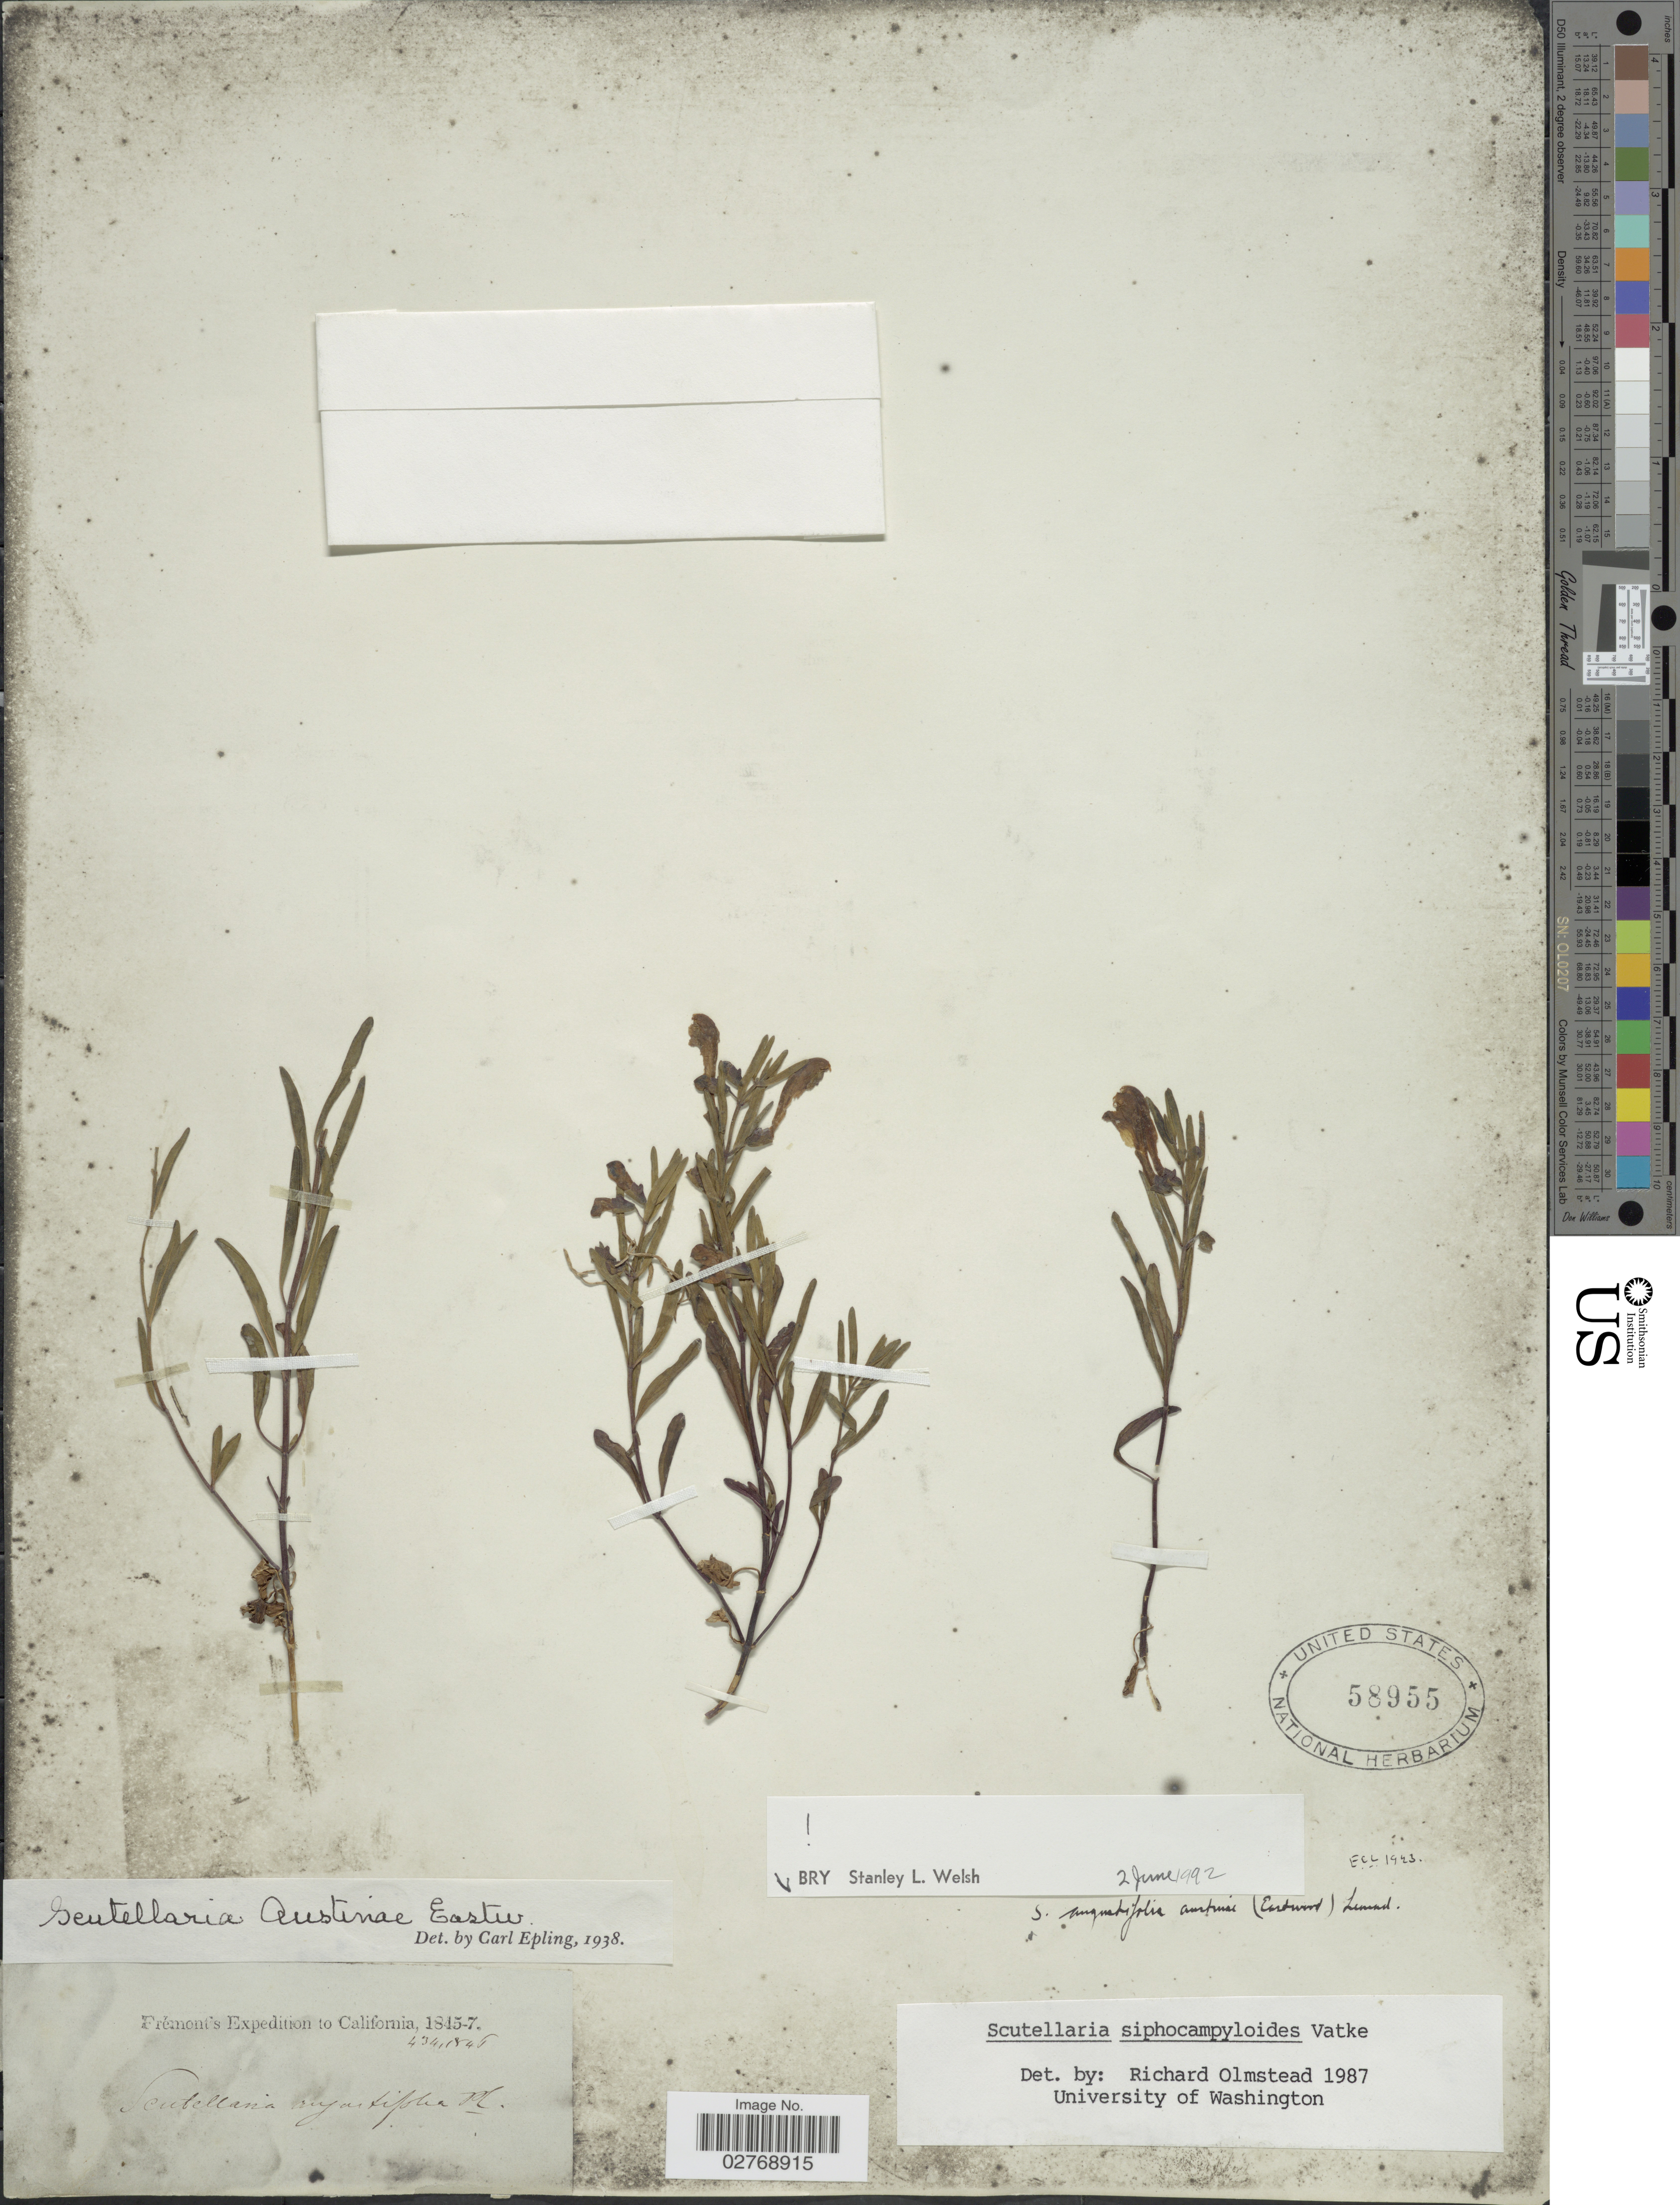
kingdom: Plantae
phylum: Tracheophyta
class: Magnoliopsida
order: Lamiales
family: Lamiaceae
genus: Scutellaria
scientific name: Scutellaria siphocampyloides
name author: Vatke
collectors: Fremont Exped.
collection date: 1845/1847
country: United States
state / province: California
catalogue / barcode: US 58955